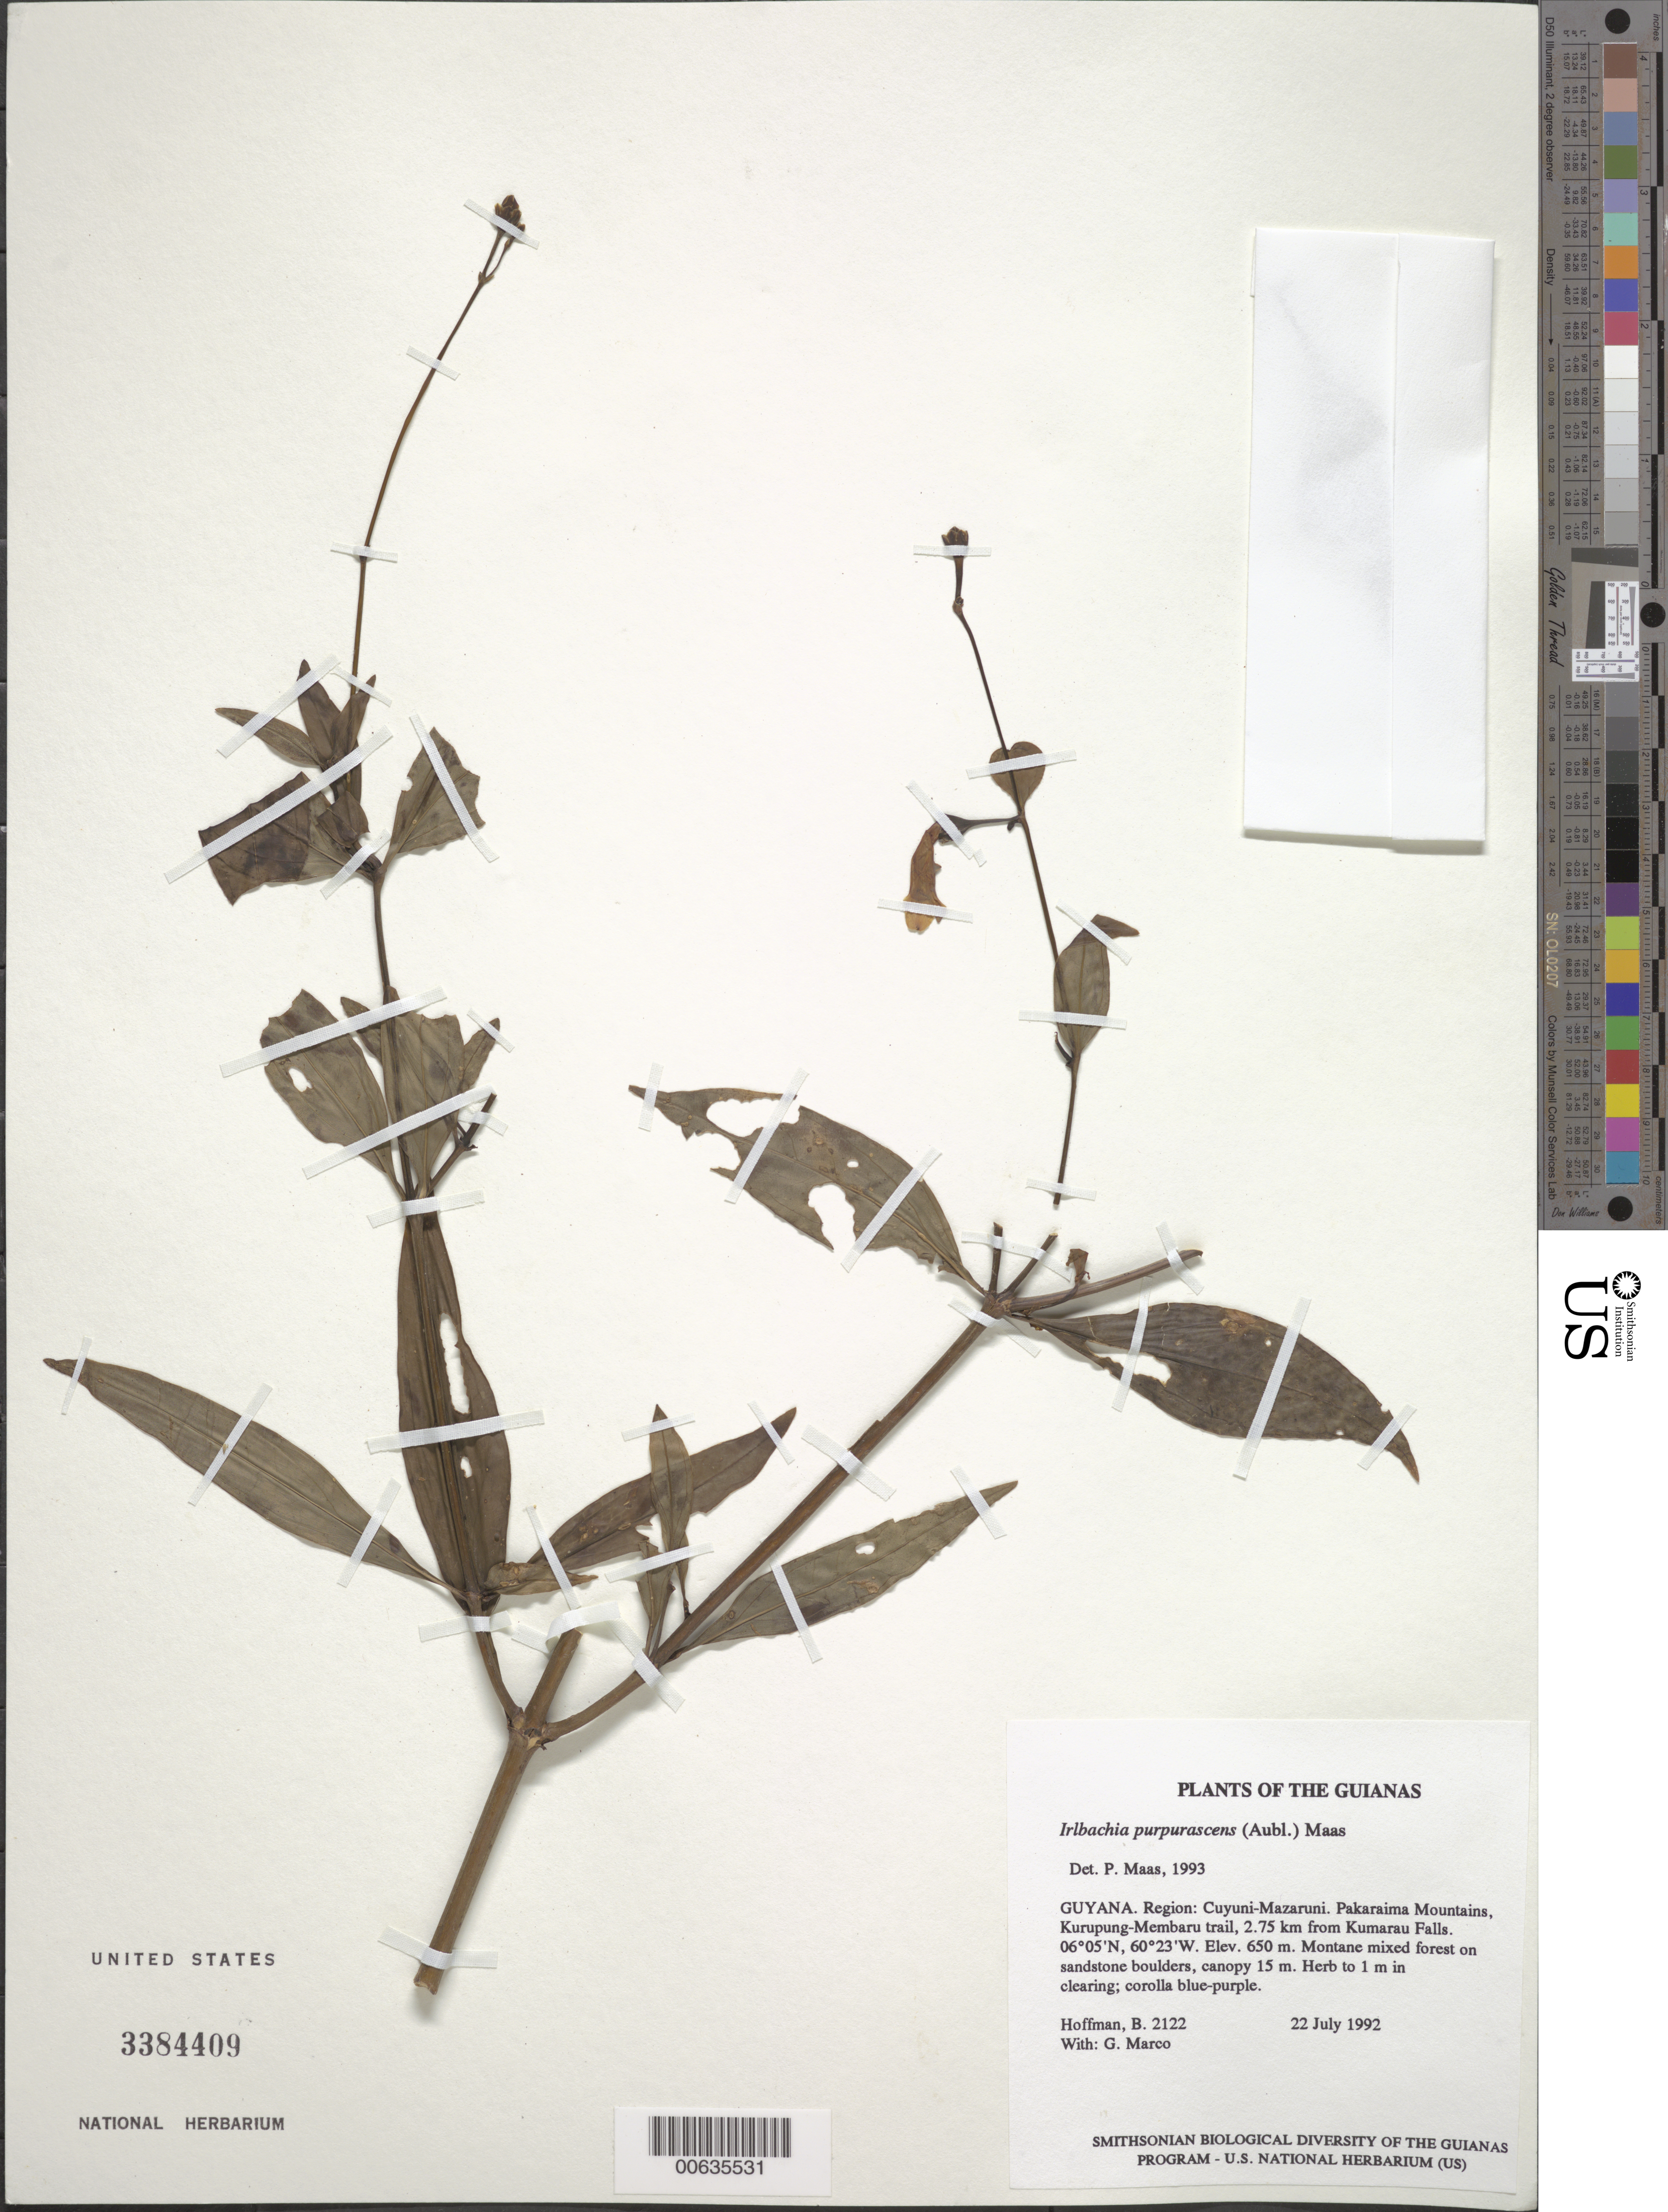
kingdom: Plantae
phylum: Tracheophyta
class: Magnoliopsida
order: Gentianales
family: Gentianaceae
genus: Irlbachia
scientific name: Irlbachia purpurascens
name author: (Aubl.) Maas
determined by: Maas, Paul J. M.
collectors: B. Hoffman & G. Marco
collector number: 2122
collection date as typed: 22 July 1992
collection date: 1992-07-22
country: Guyana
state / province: Cuyuni-Mazaruni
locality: Pakaraima Mountains, Kurupung-Membaru trail, 2.75 km WSW from Kumarau Falls on Kurupung River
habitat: Montane mixed forest on sandstone boulders, canopy 15 m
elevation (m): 650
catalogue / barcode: US 3384409